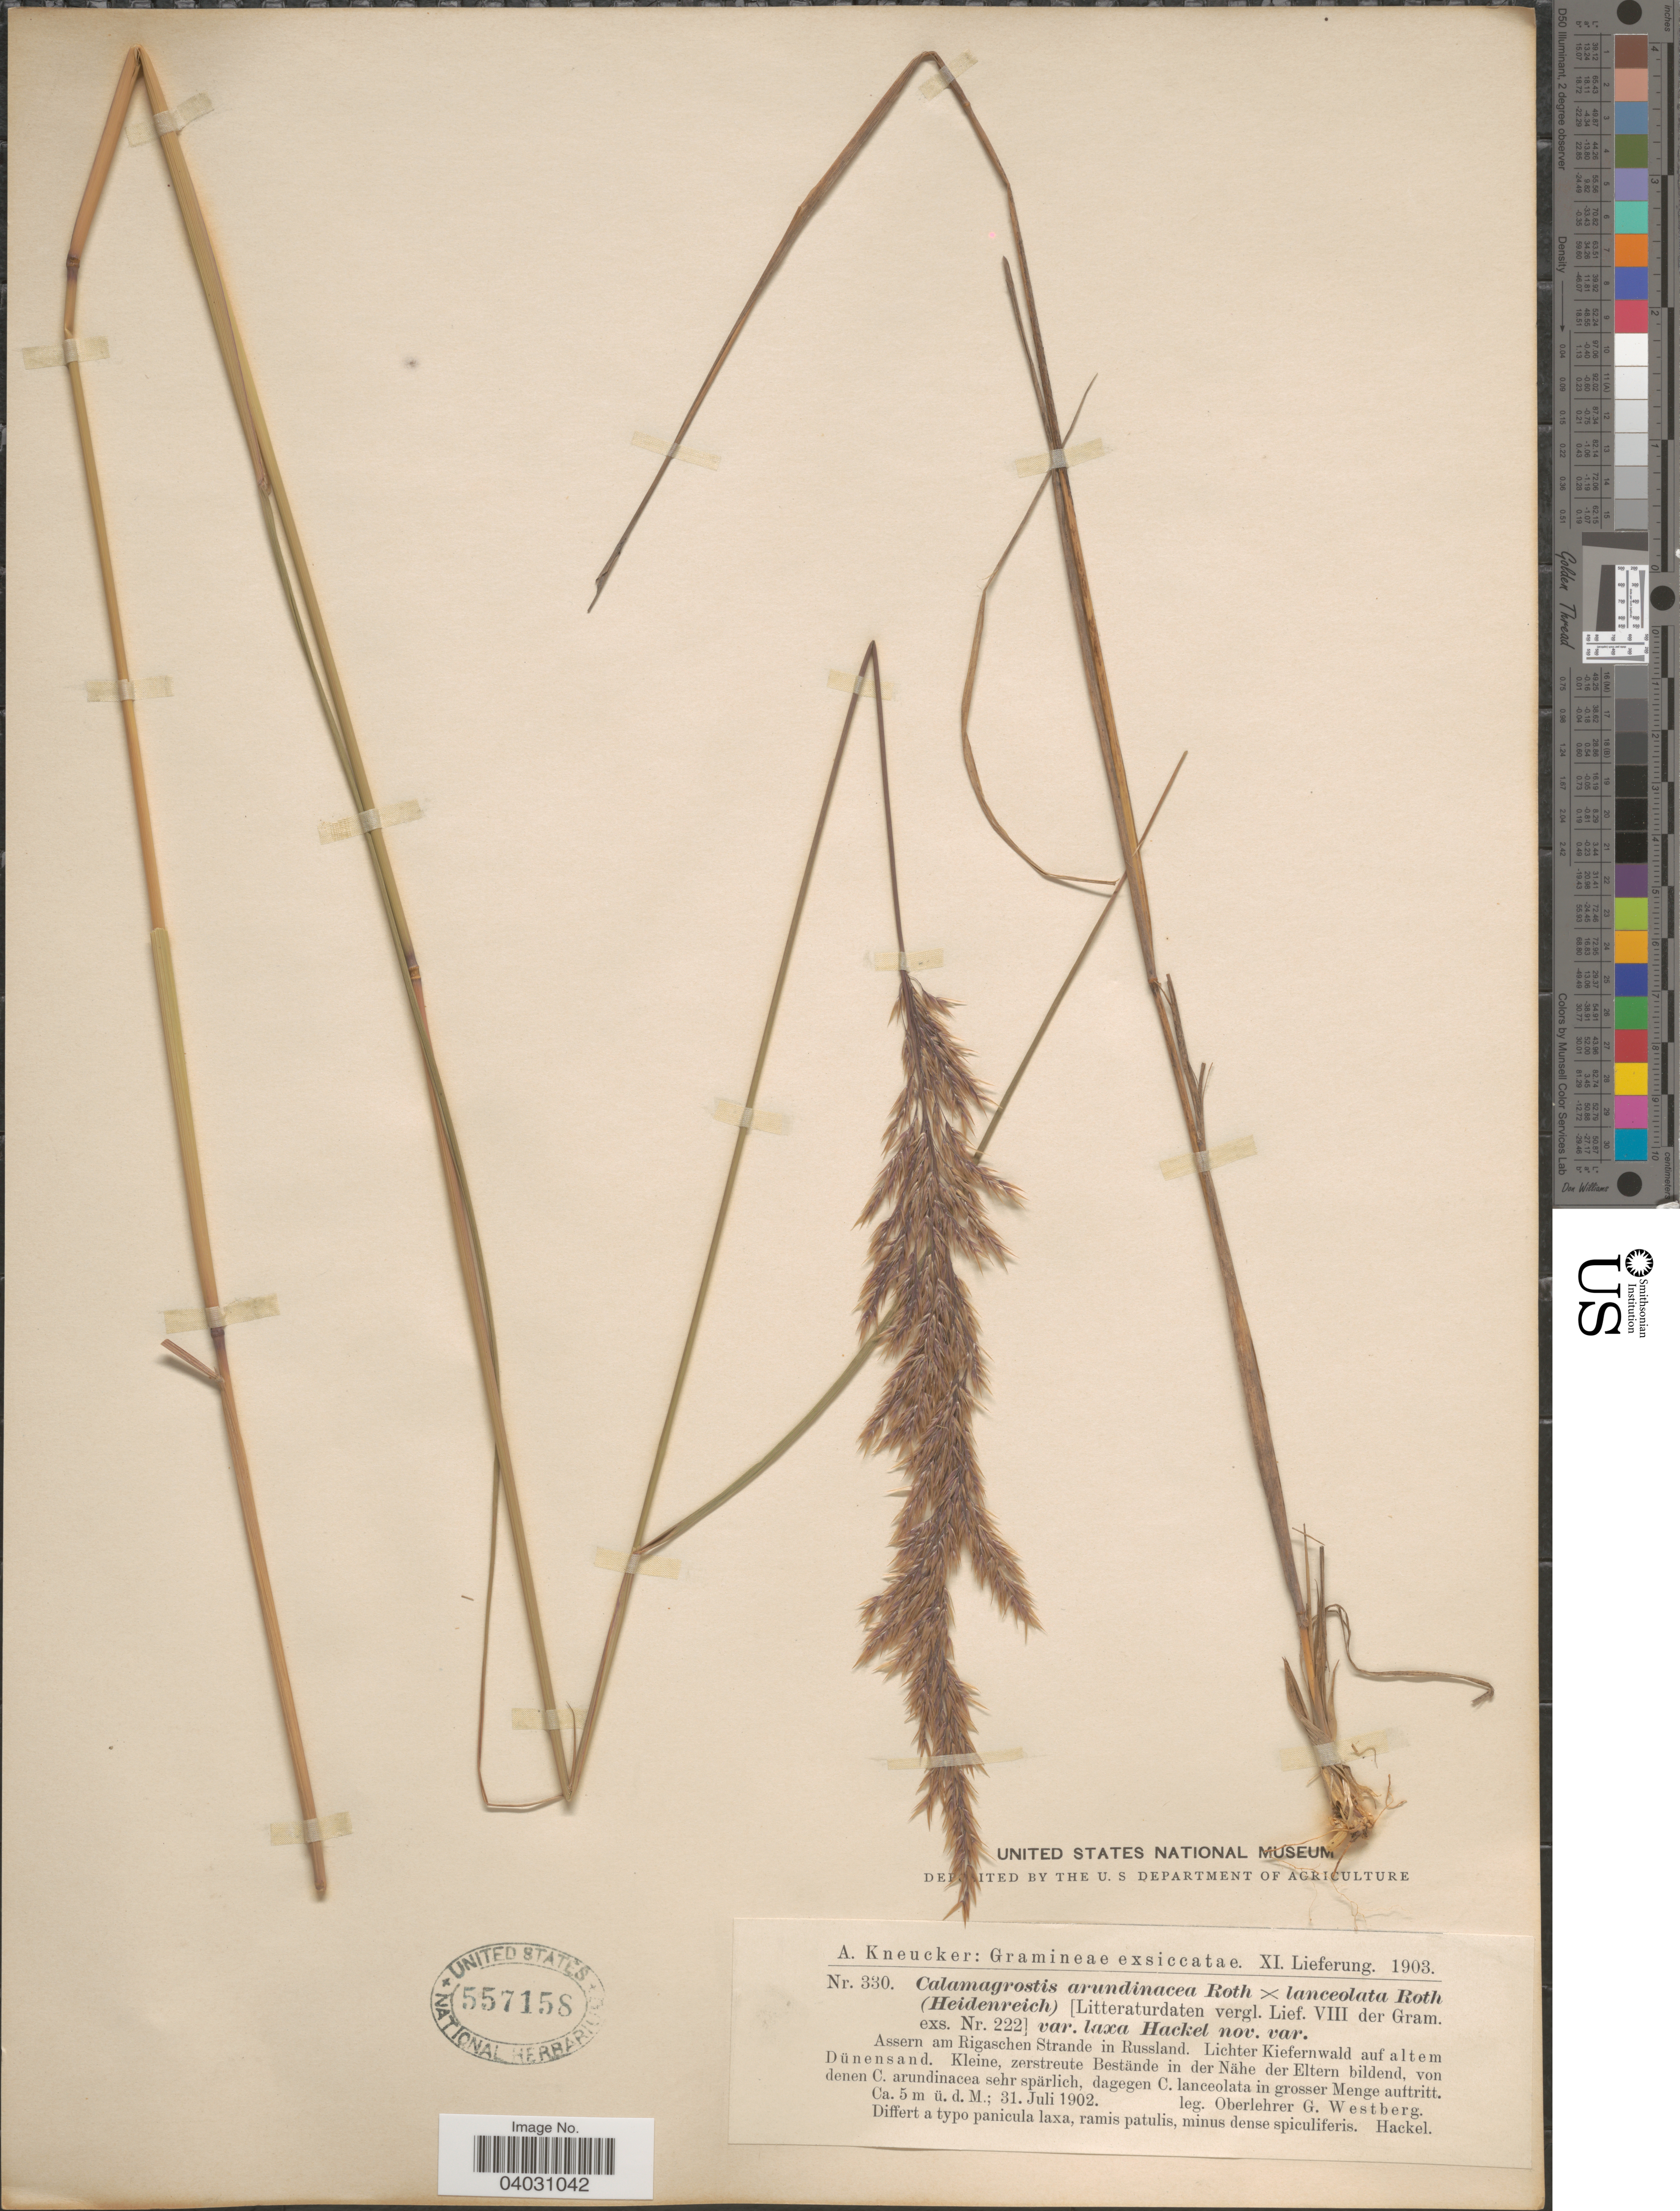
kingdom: Plantae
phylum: Tracheophyta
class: Liliopsida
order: Poales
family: Poaceae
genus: Calamagrostis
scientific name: Calamagrostis arundinacea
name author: (L.) Roth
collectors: G. Westberg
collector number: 330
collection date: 1902-07-31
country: Latvia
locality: Assern am Rigaschen Strande in Russland. Lichter Kiefernwald auf altem Dünensand.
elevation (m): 5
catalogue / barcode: US 557158